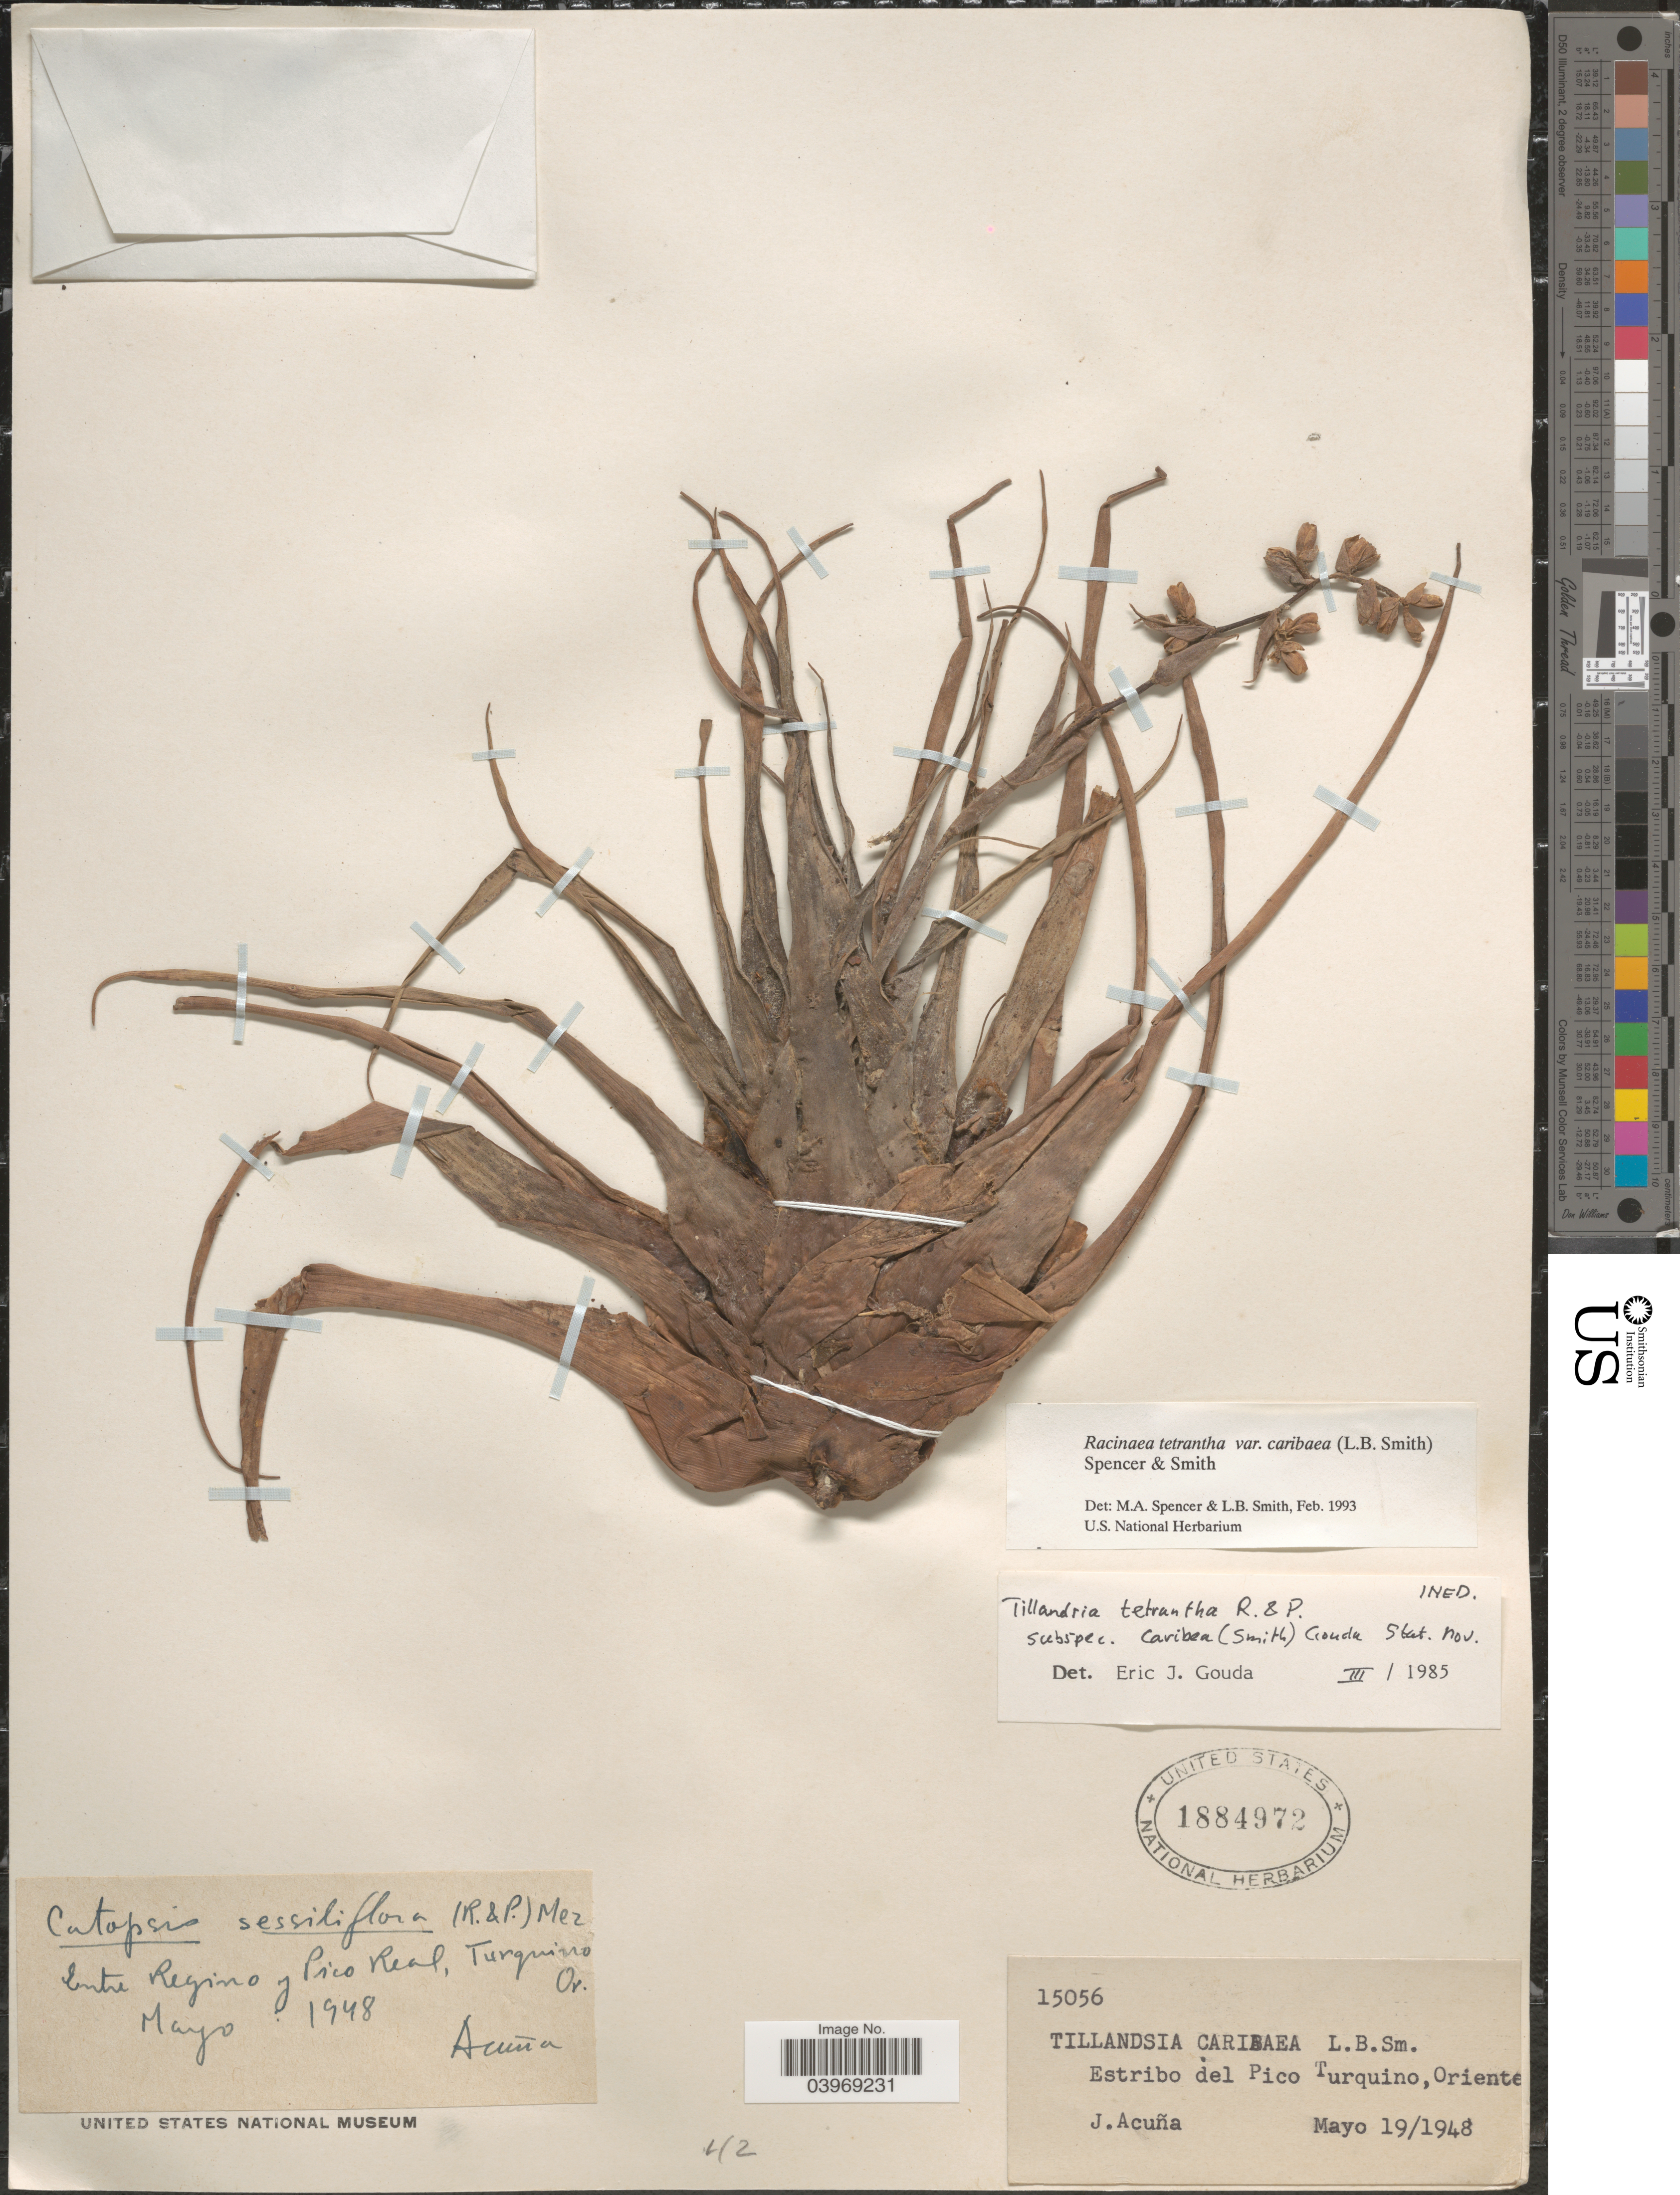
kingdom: Plantae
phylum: Tracheophyta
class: Liliopsida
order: Poales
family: Bromeliaceae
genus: Racinaea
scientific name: Racinaea tetrantha var. caribaea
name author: (L.B. Sm.) M.A. Spencer & L.B. Sm.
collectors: J. Acuña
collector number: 15056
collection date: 1948-05-19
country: Cuba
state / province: Oriente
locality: Estribo del Pico Turquino.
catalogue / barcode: US 1884972